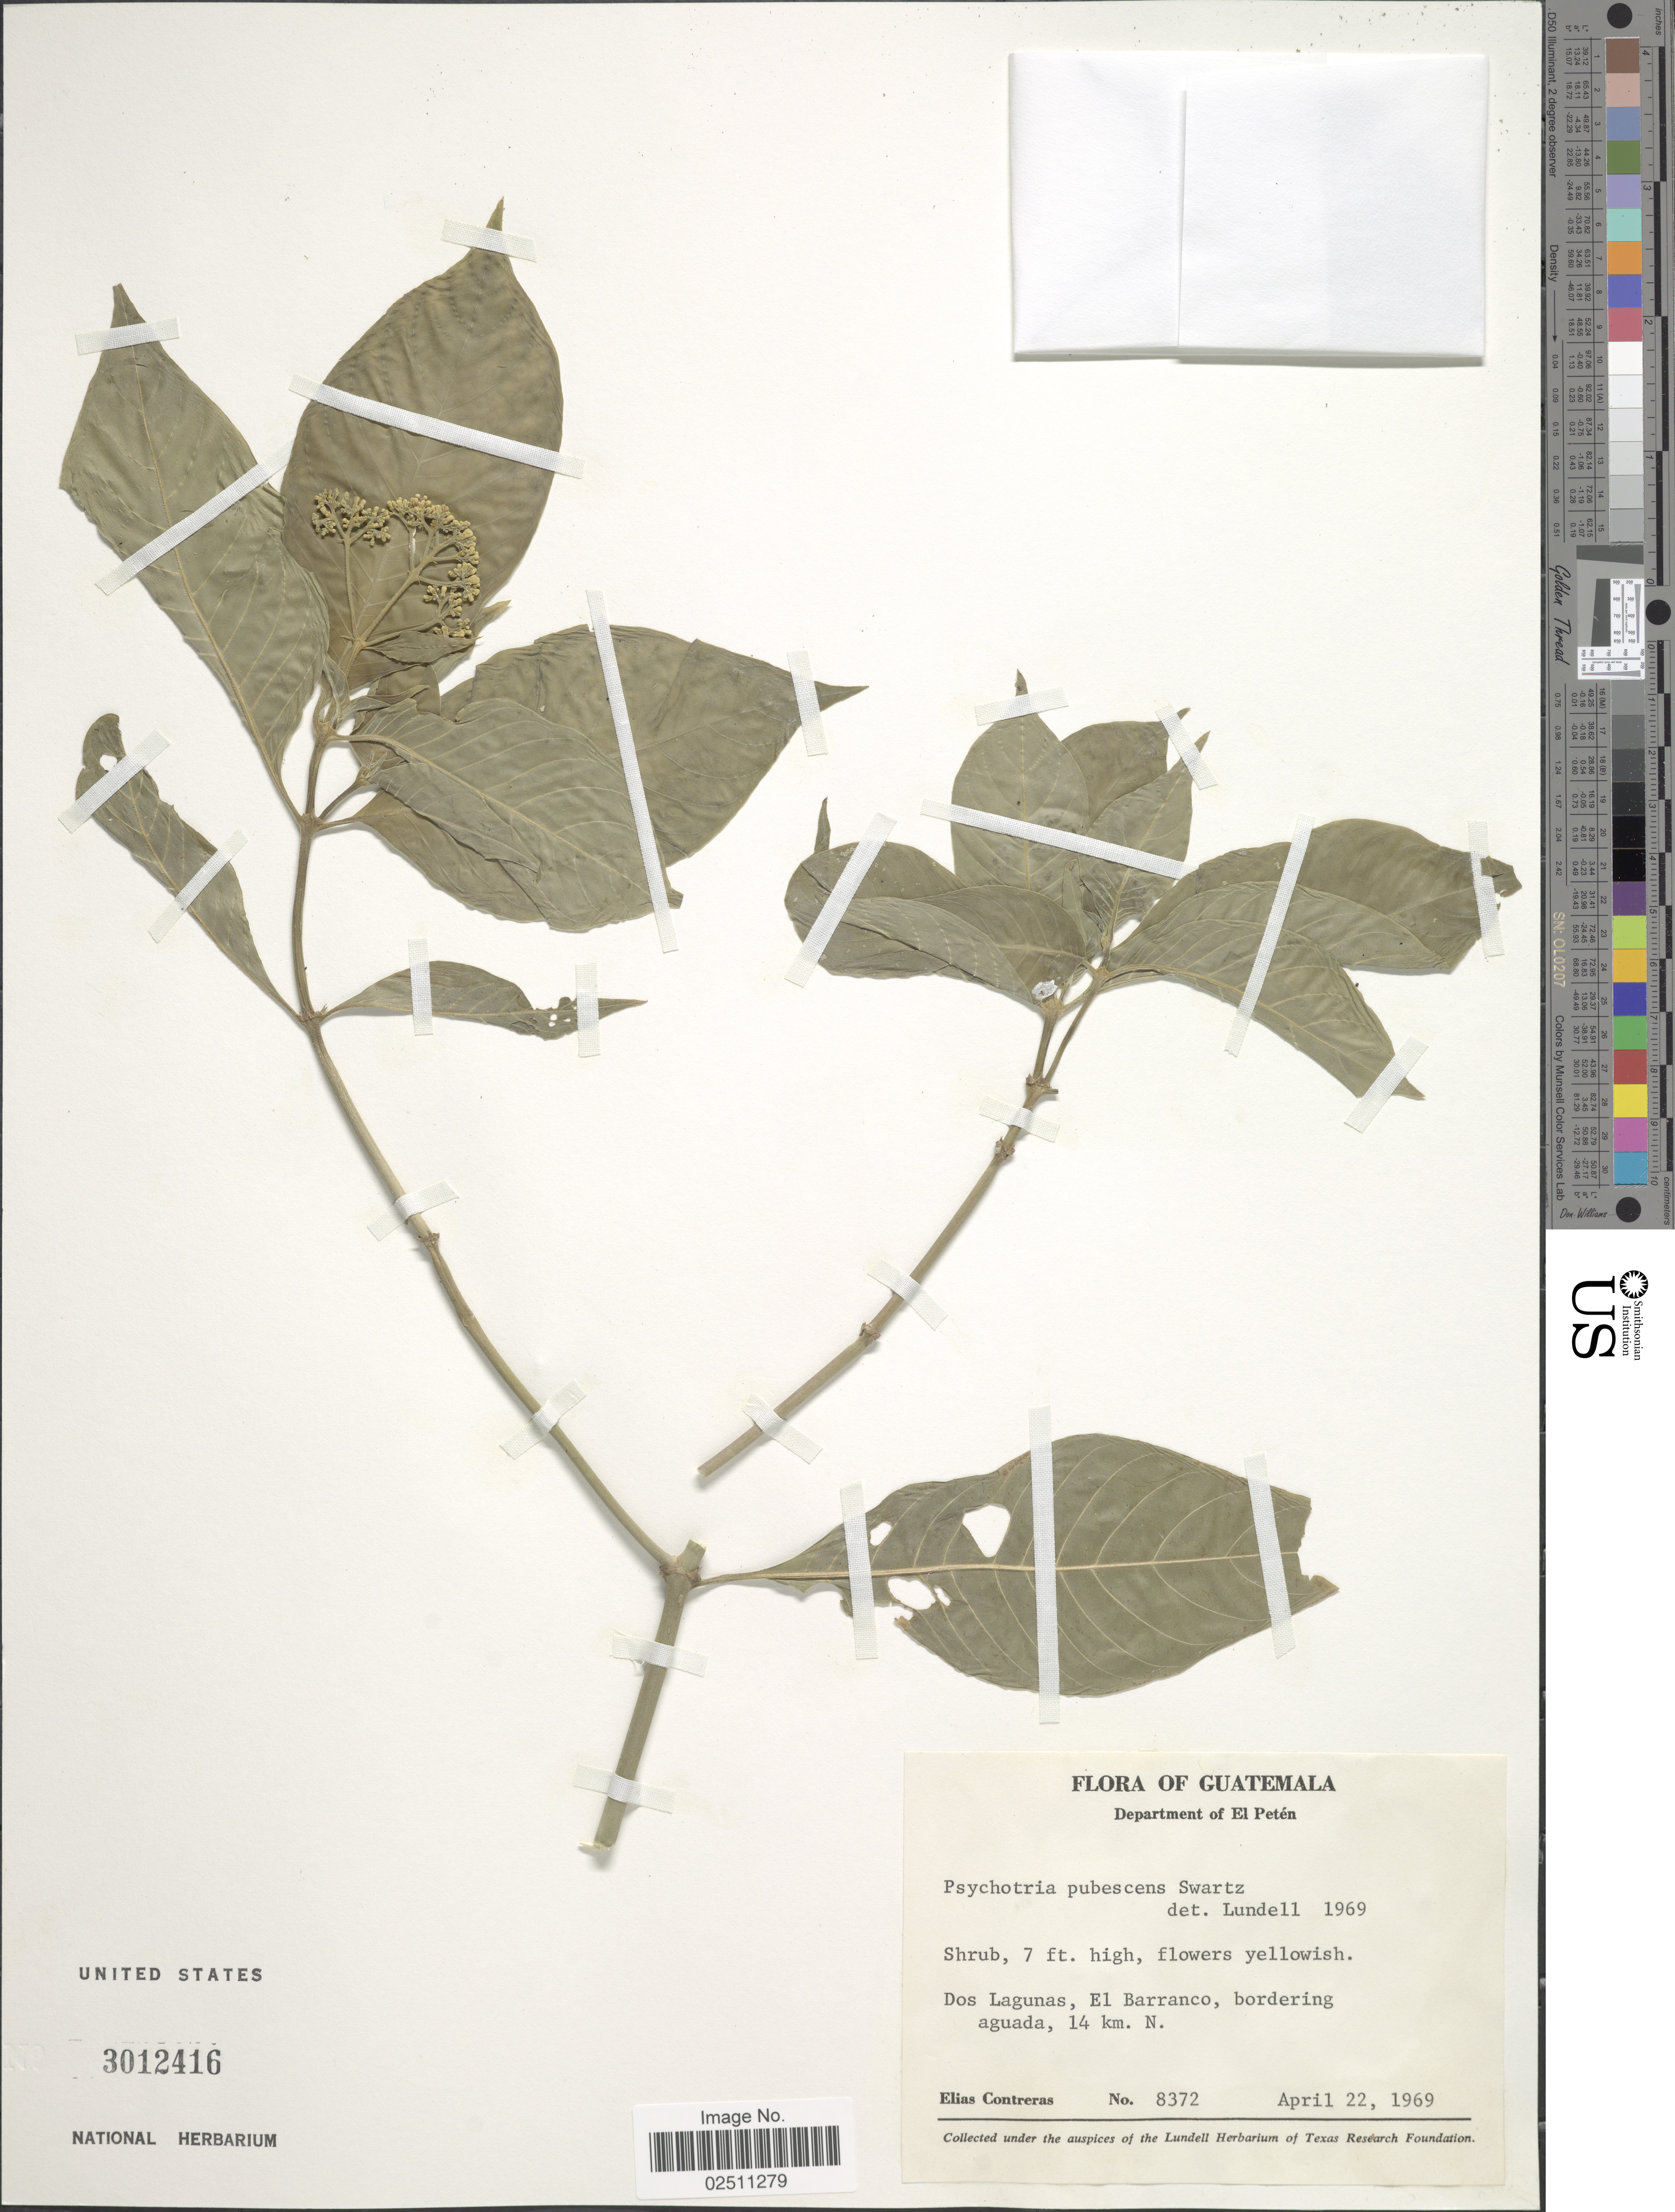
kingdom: Plantae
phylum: Tracheophyta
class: Magnoliopsida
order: Gentianales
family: Rubiaceae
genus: Psychotria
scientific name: Psychotria pubescens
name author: Sw.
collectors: E. Contreras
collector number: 8372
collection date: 1969-04-22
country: Guatemala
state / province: El Petén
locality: Dos Lagunas, El Barranco, bordering aguada, 14 km. N.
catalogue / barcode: US 3012416